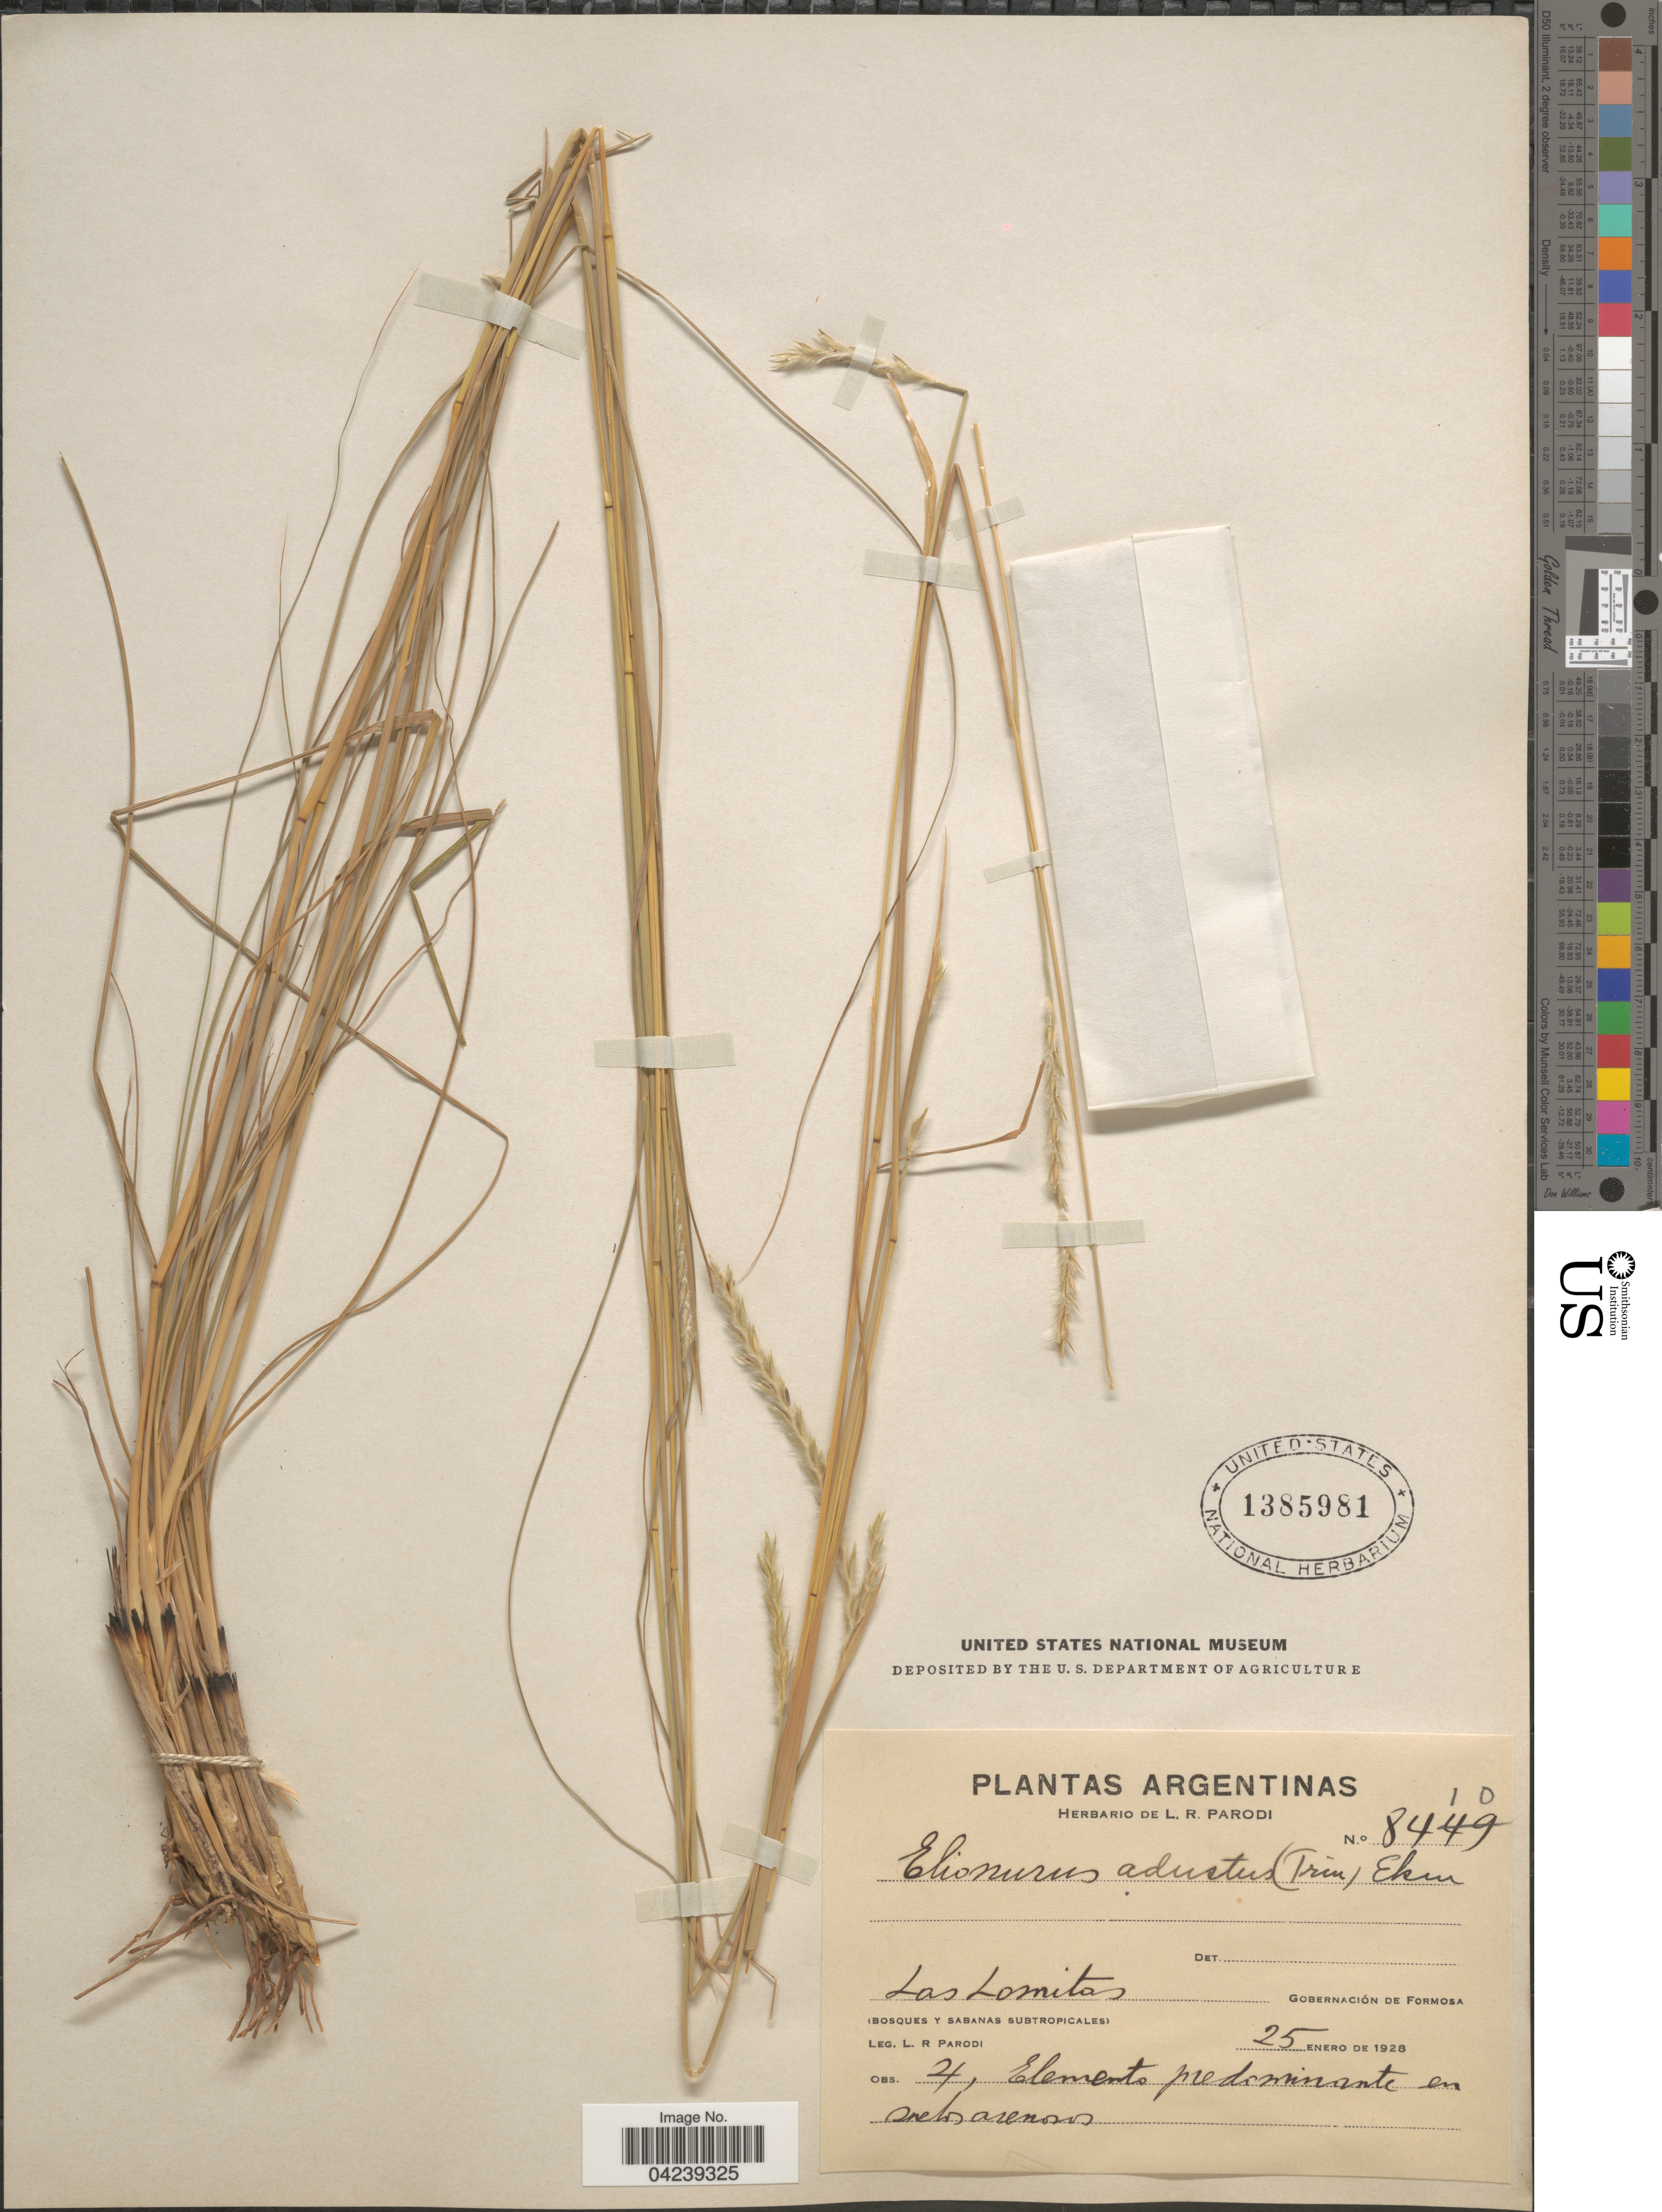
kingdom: Plantae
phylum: Tracheophyta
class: Liliopsida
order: Poales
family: Poaceae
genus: Elionurus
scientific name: Elionurus tripsacoides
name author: Humb. & Bonpl. ex Willd.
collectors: L. R. Parodi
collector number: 8410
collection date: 1928-01-25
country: Argentina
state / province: Formosa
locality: Las Lomitas. Gobernación de Formosa. (Bosques y sabanas subtropicales).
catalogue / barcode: US 1385981